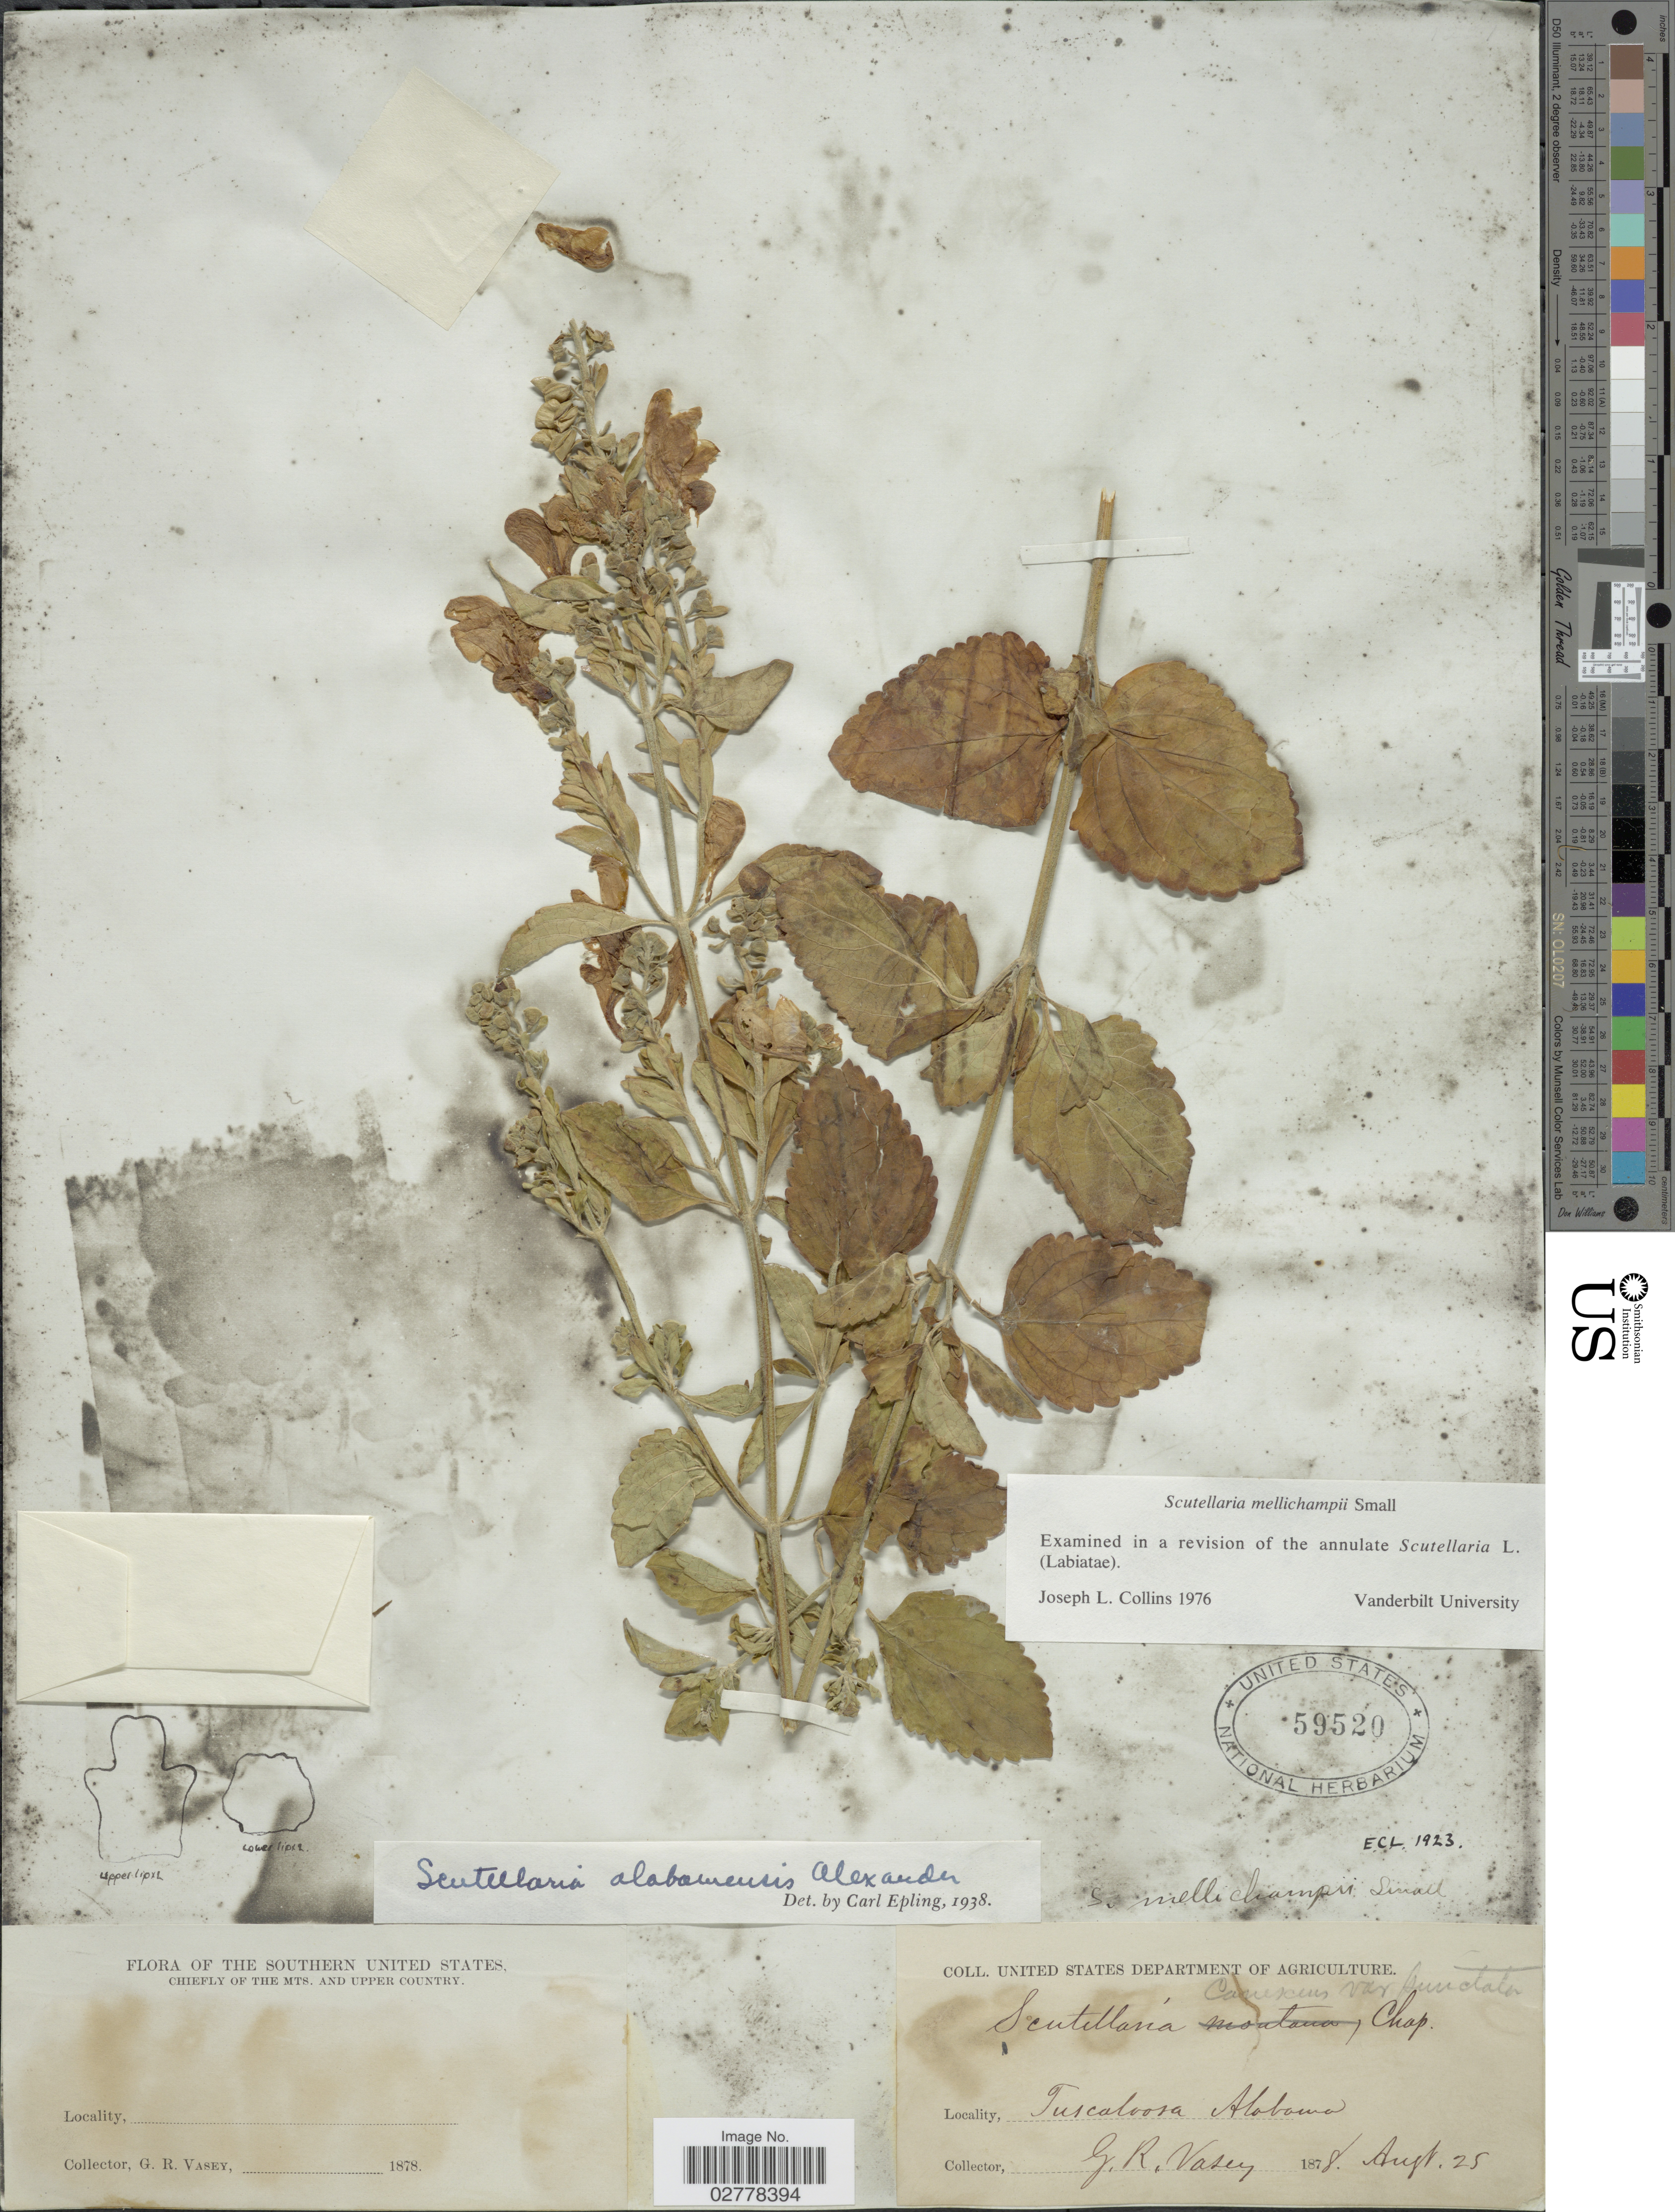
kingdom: Plantae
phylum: Tracheophyta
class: Magnoliopsida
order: Lamiales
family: Lamiaceae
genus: Scutellaria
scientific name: Scutellaria mellichampii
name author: Small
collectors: G. R. Vasey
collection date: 1878-08-25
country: United States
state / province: Alabama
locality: The Southern United States, chiefly of the mts. and upper country. Tuscaloosa.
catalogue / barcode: US 59520